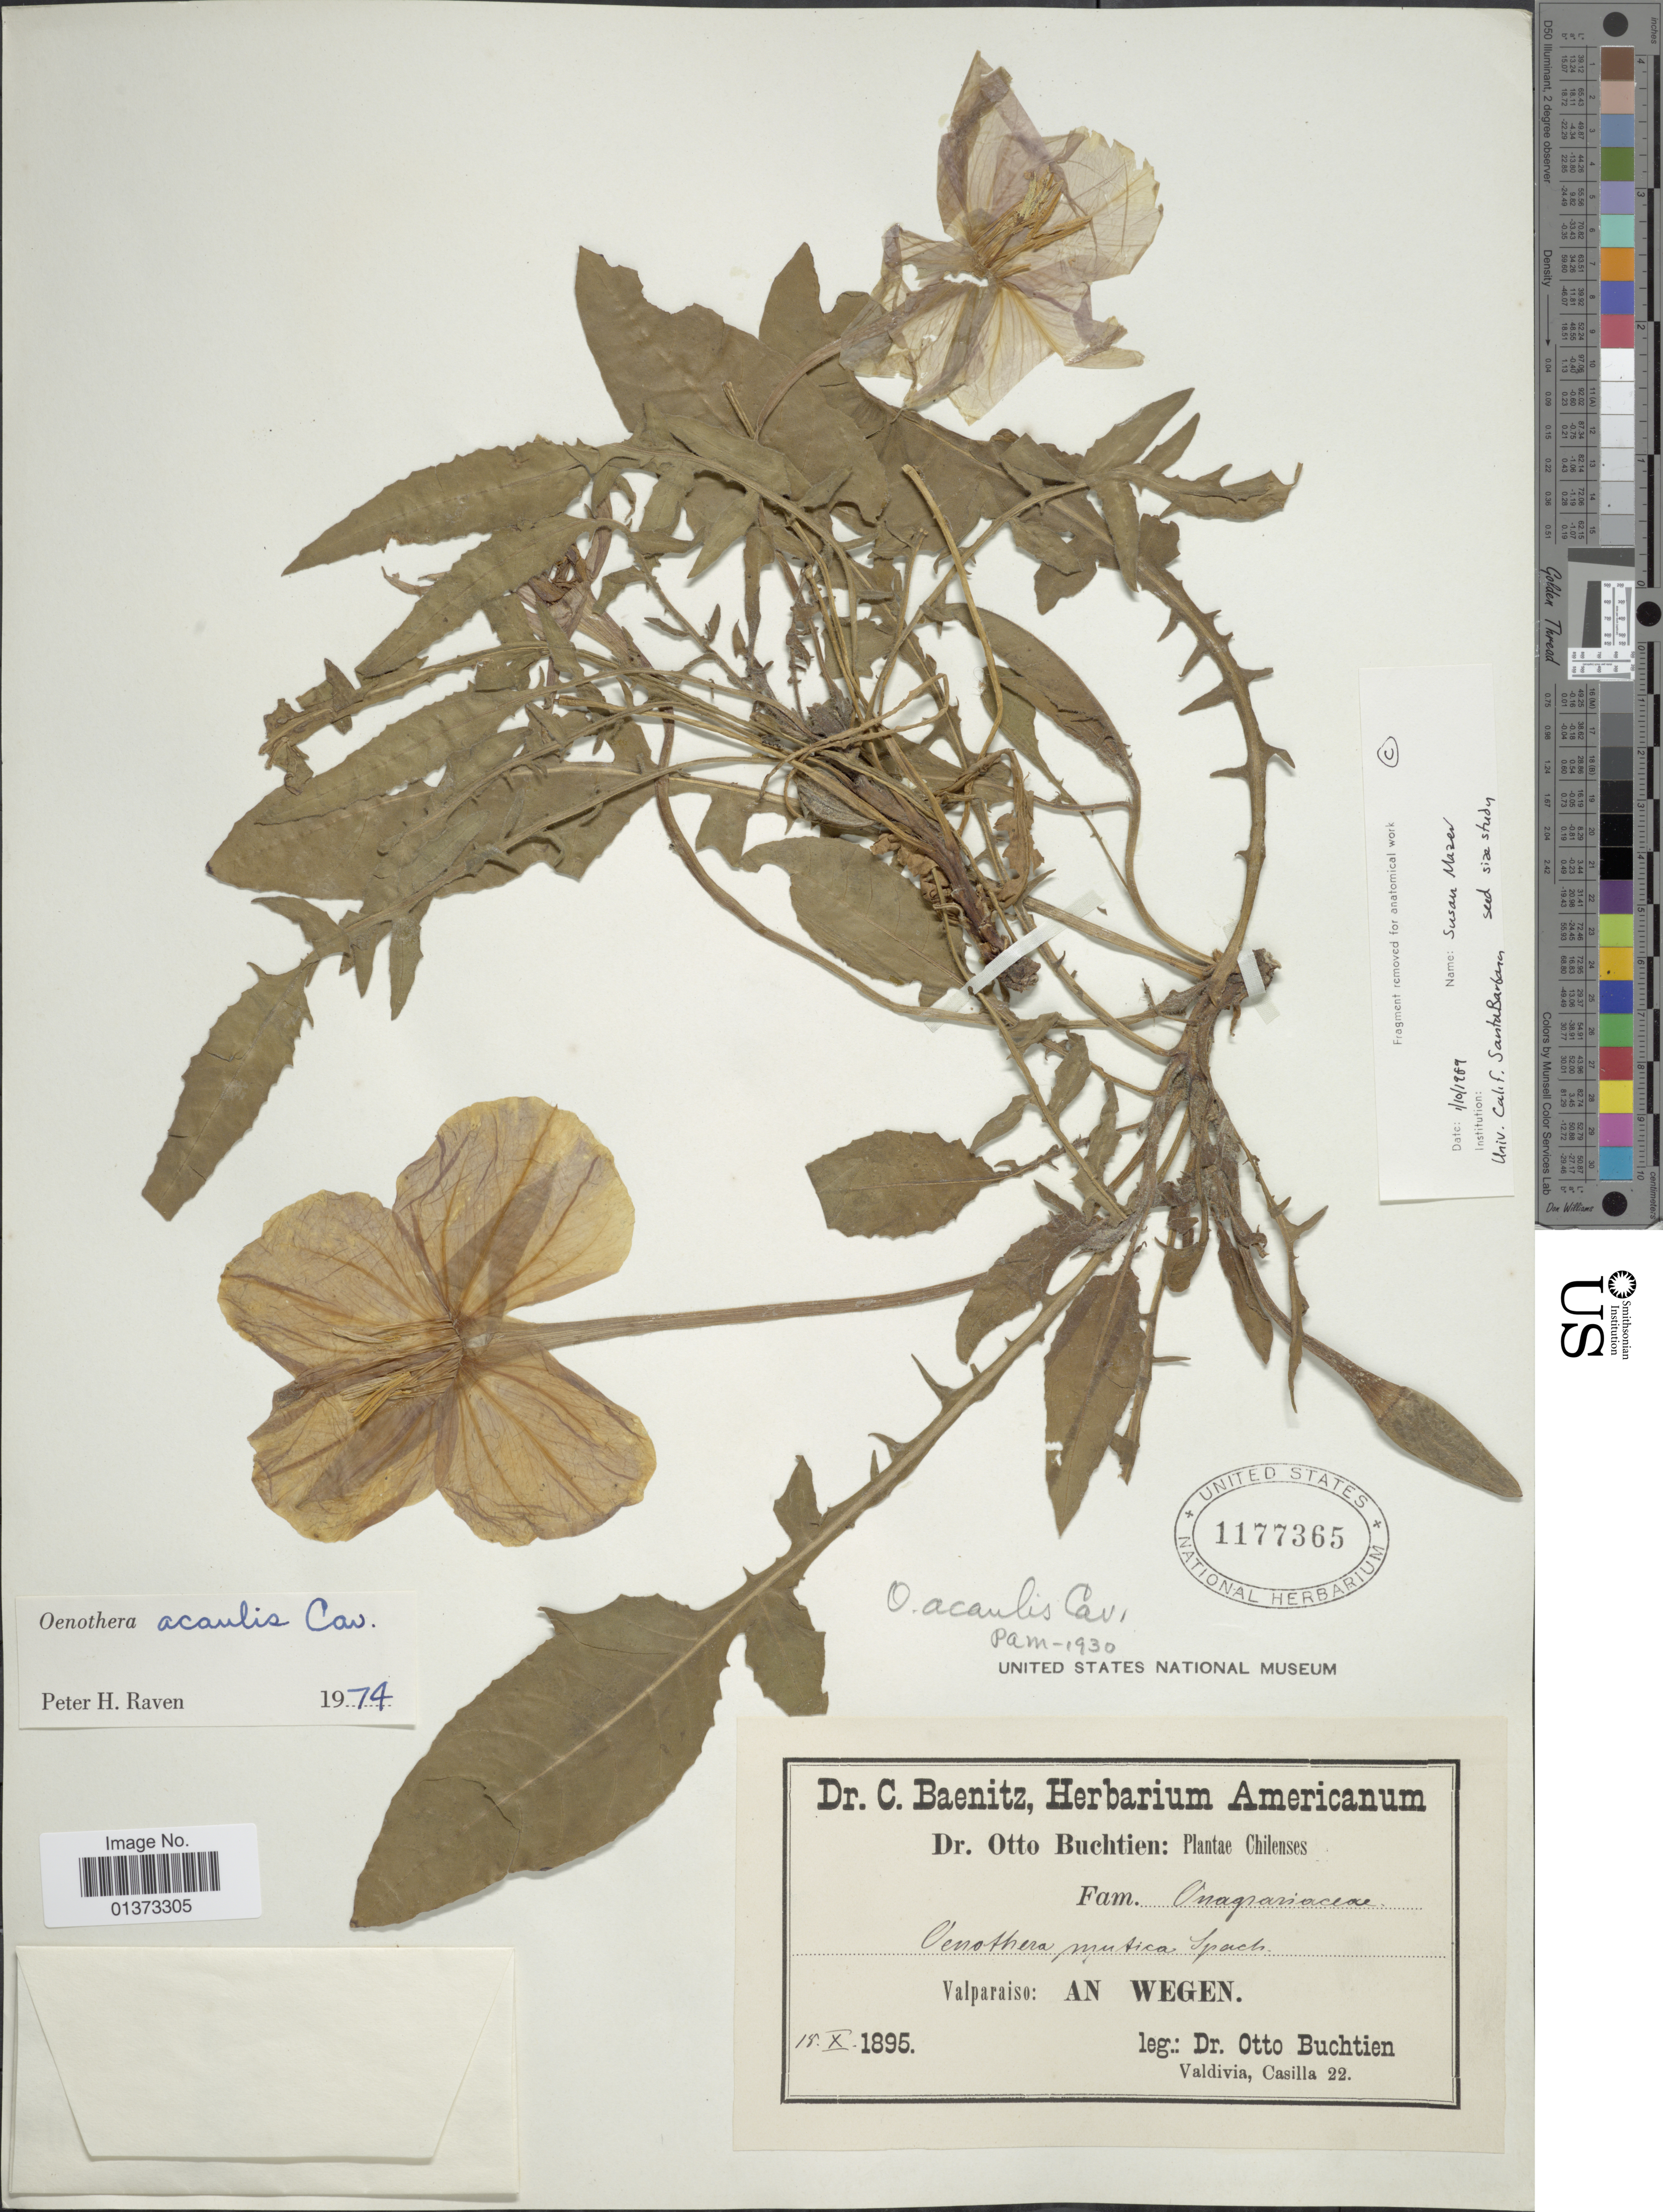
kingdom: Plantae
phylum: Tracheophyta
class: Magnoliopsida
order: Myrtales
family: Onagraceae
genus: Oenothera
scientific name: Oenothera acaulis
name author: Cav.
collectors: O. Buchtien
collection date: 1895-10-18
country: Chile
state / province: Valparaíso (V)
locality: An Wegen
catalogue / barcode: US 1177365